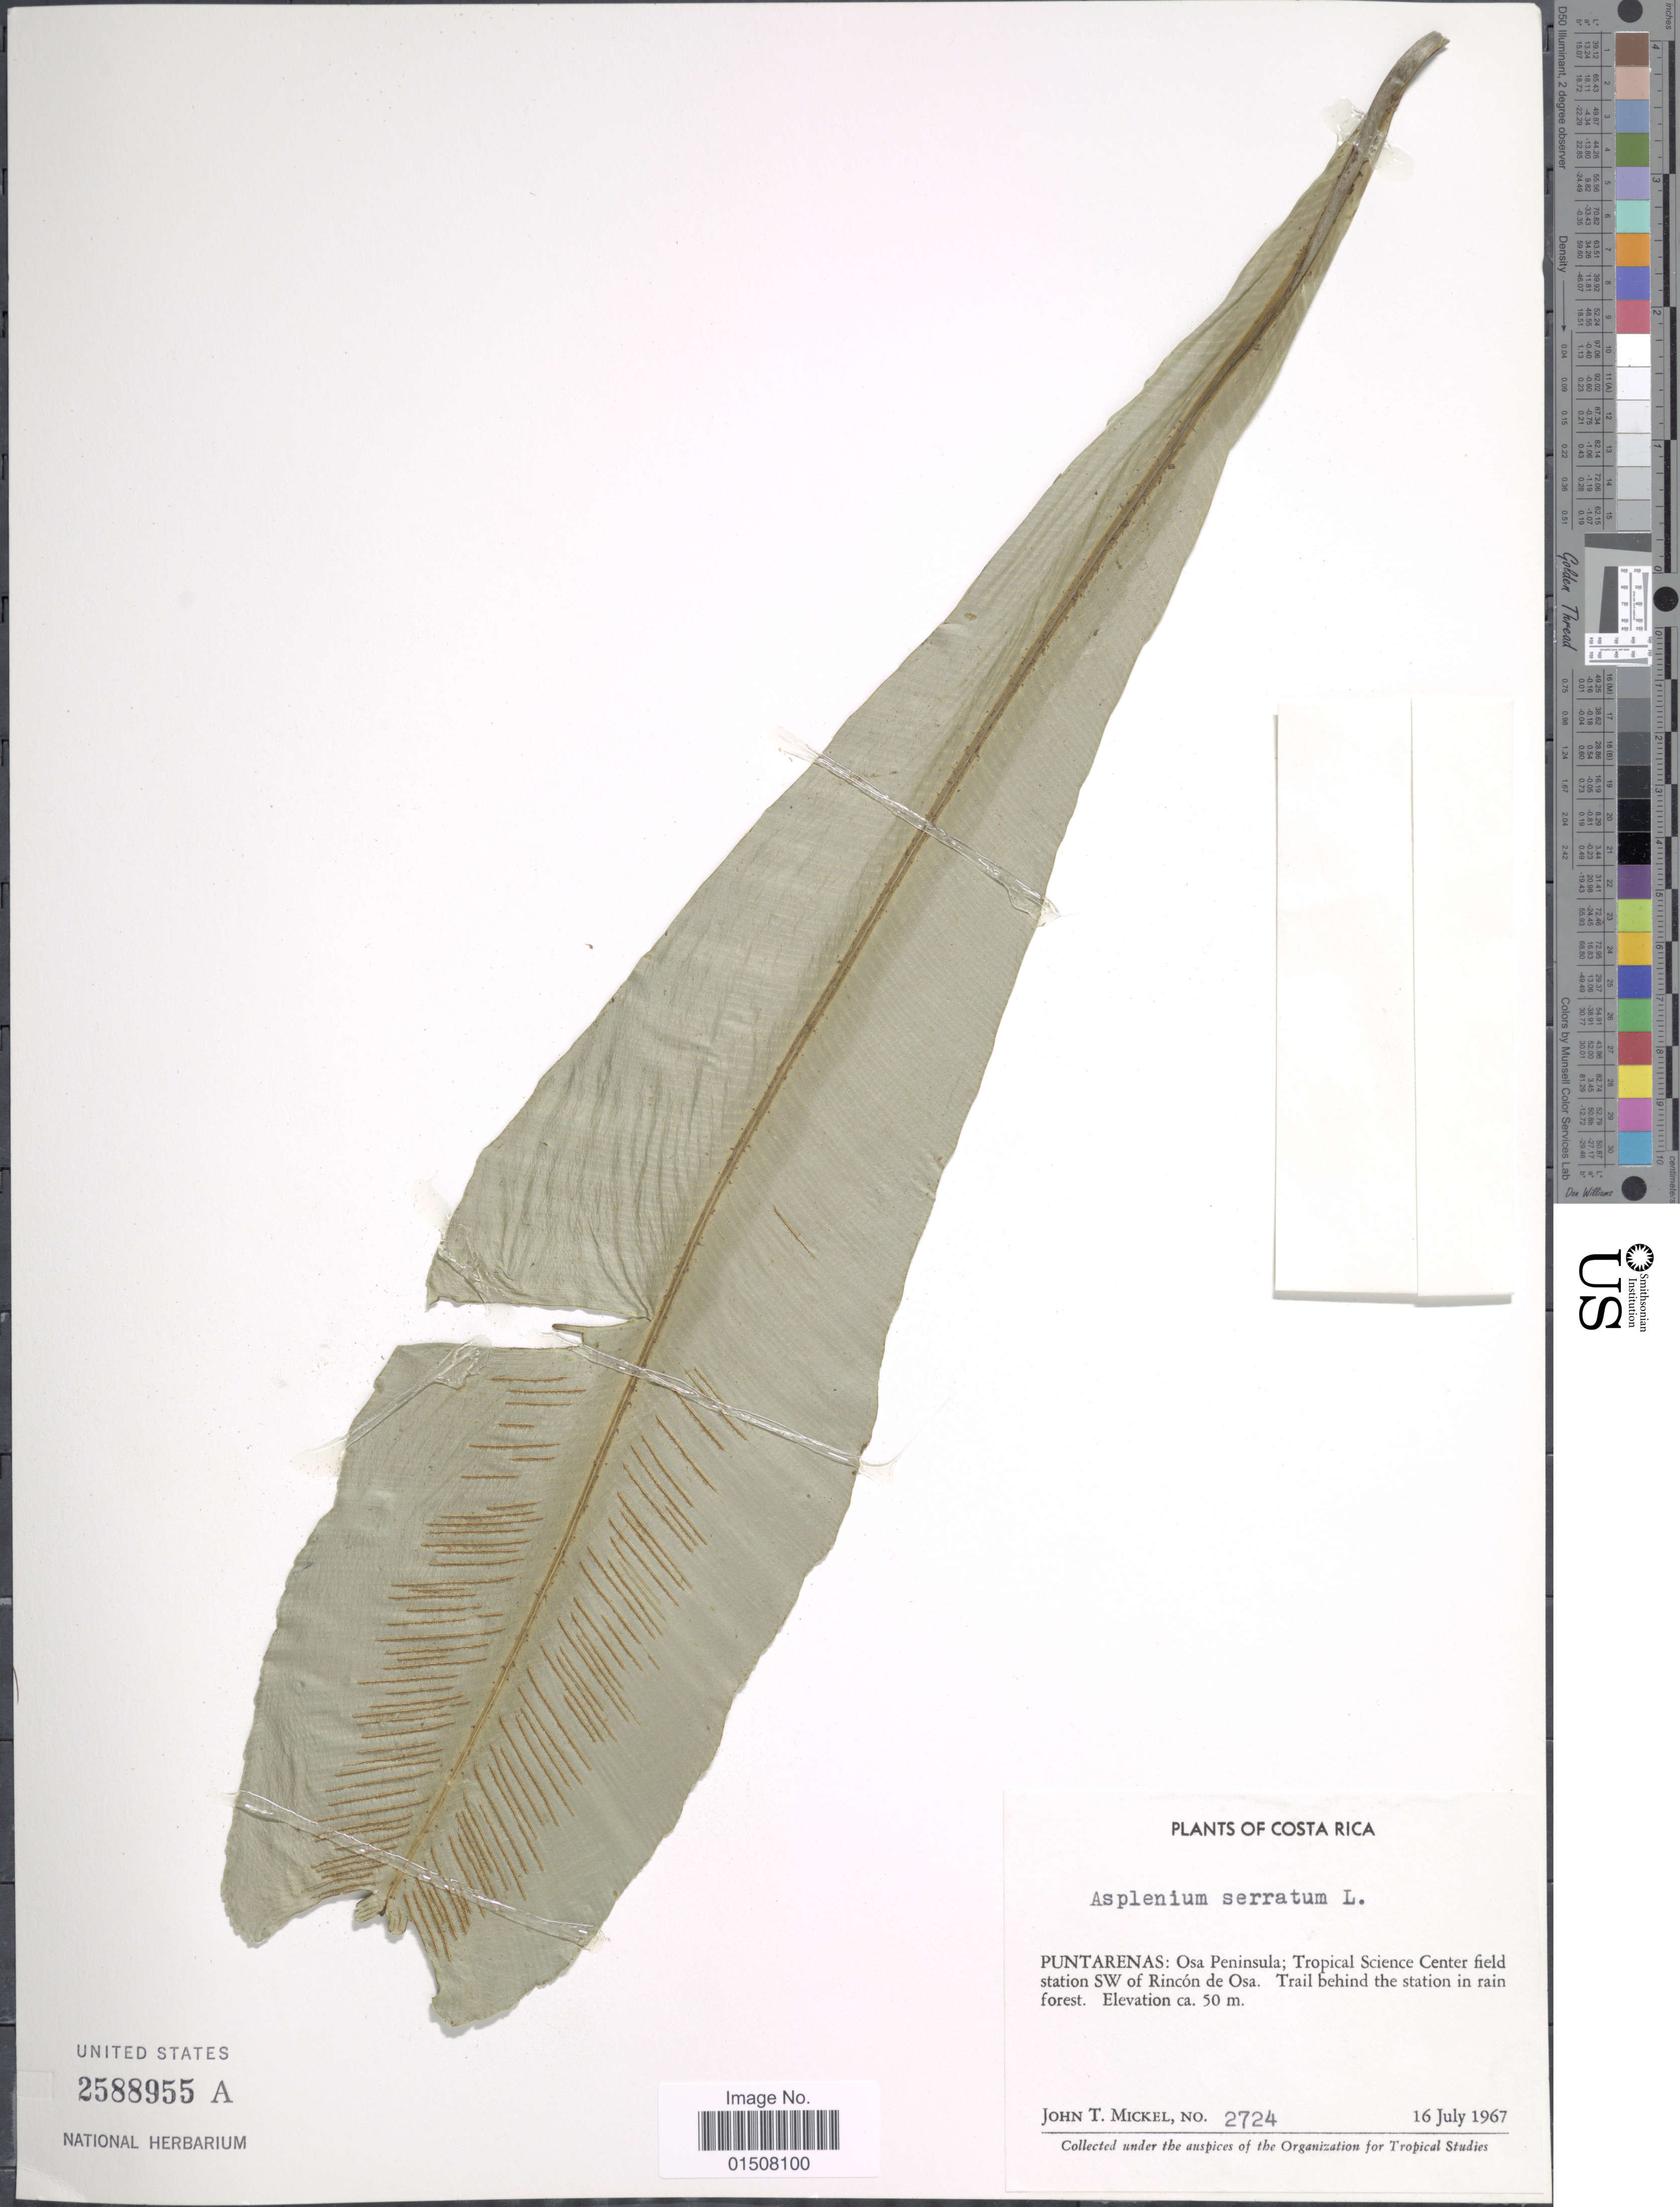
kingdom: Plantae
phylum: Tracheophyta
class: Polypodiopsida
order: Polypodiales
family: Aspleniaceae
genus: Asplenium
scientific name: Asplenium serratum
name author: L.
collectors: J. T. Mickel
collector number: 2724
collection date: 1967-07-16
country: Costa Rica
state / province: Puntarenas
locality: Osa Peninsula: Tropical Science Center Field station SW of Rincon de Osa, Trail behind the station in rain forest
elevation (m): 50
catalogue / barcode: US 2588955A